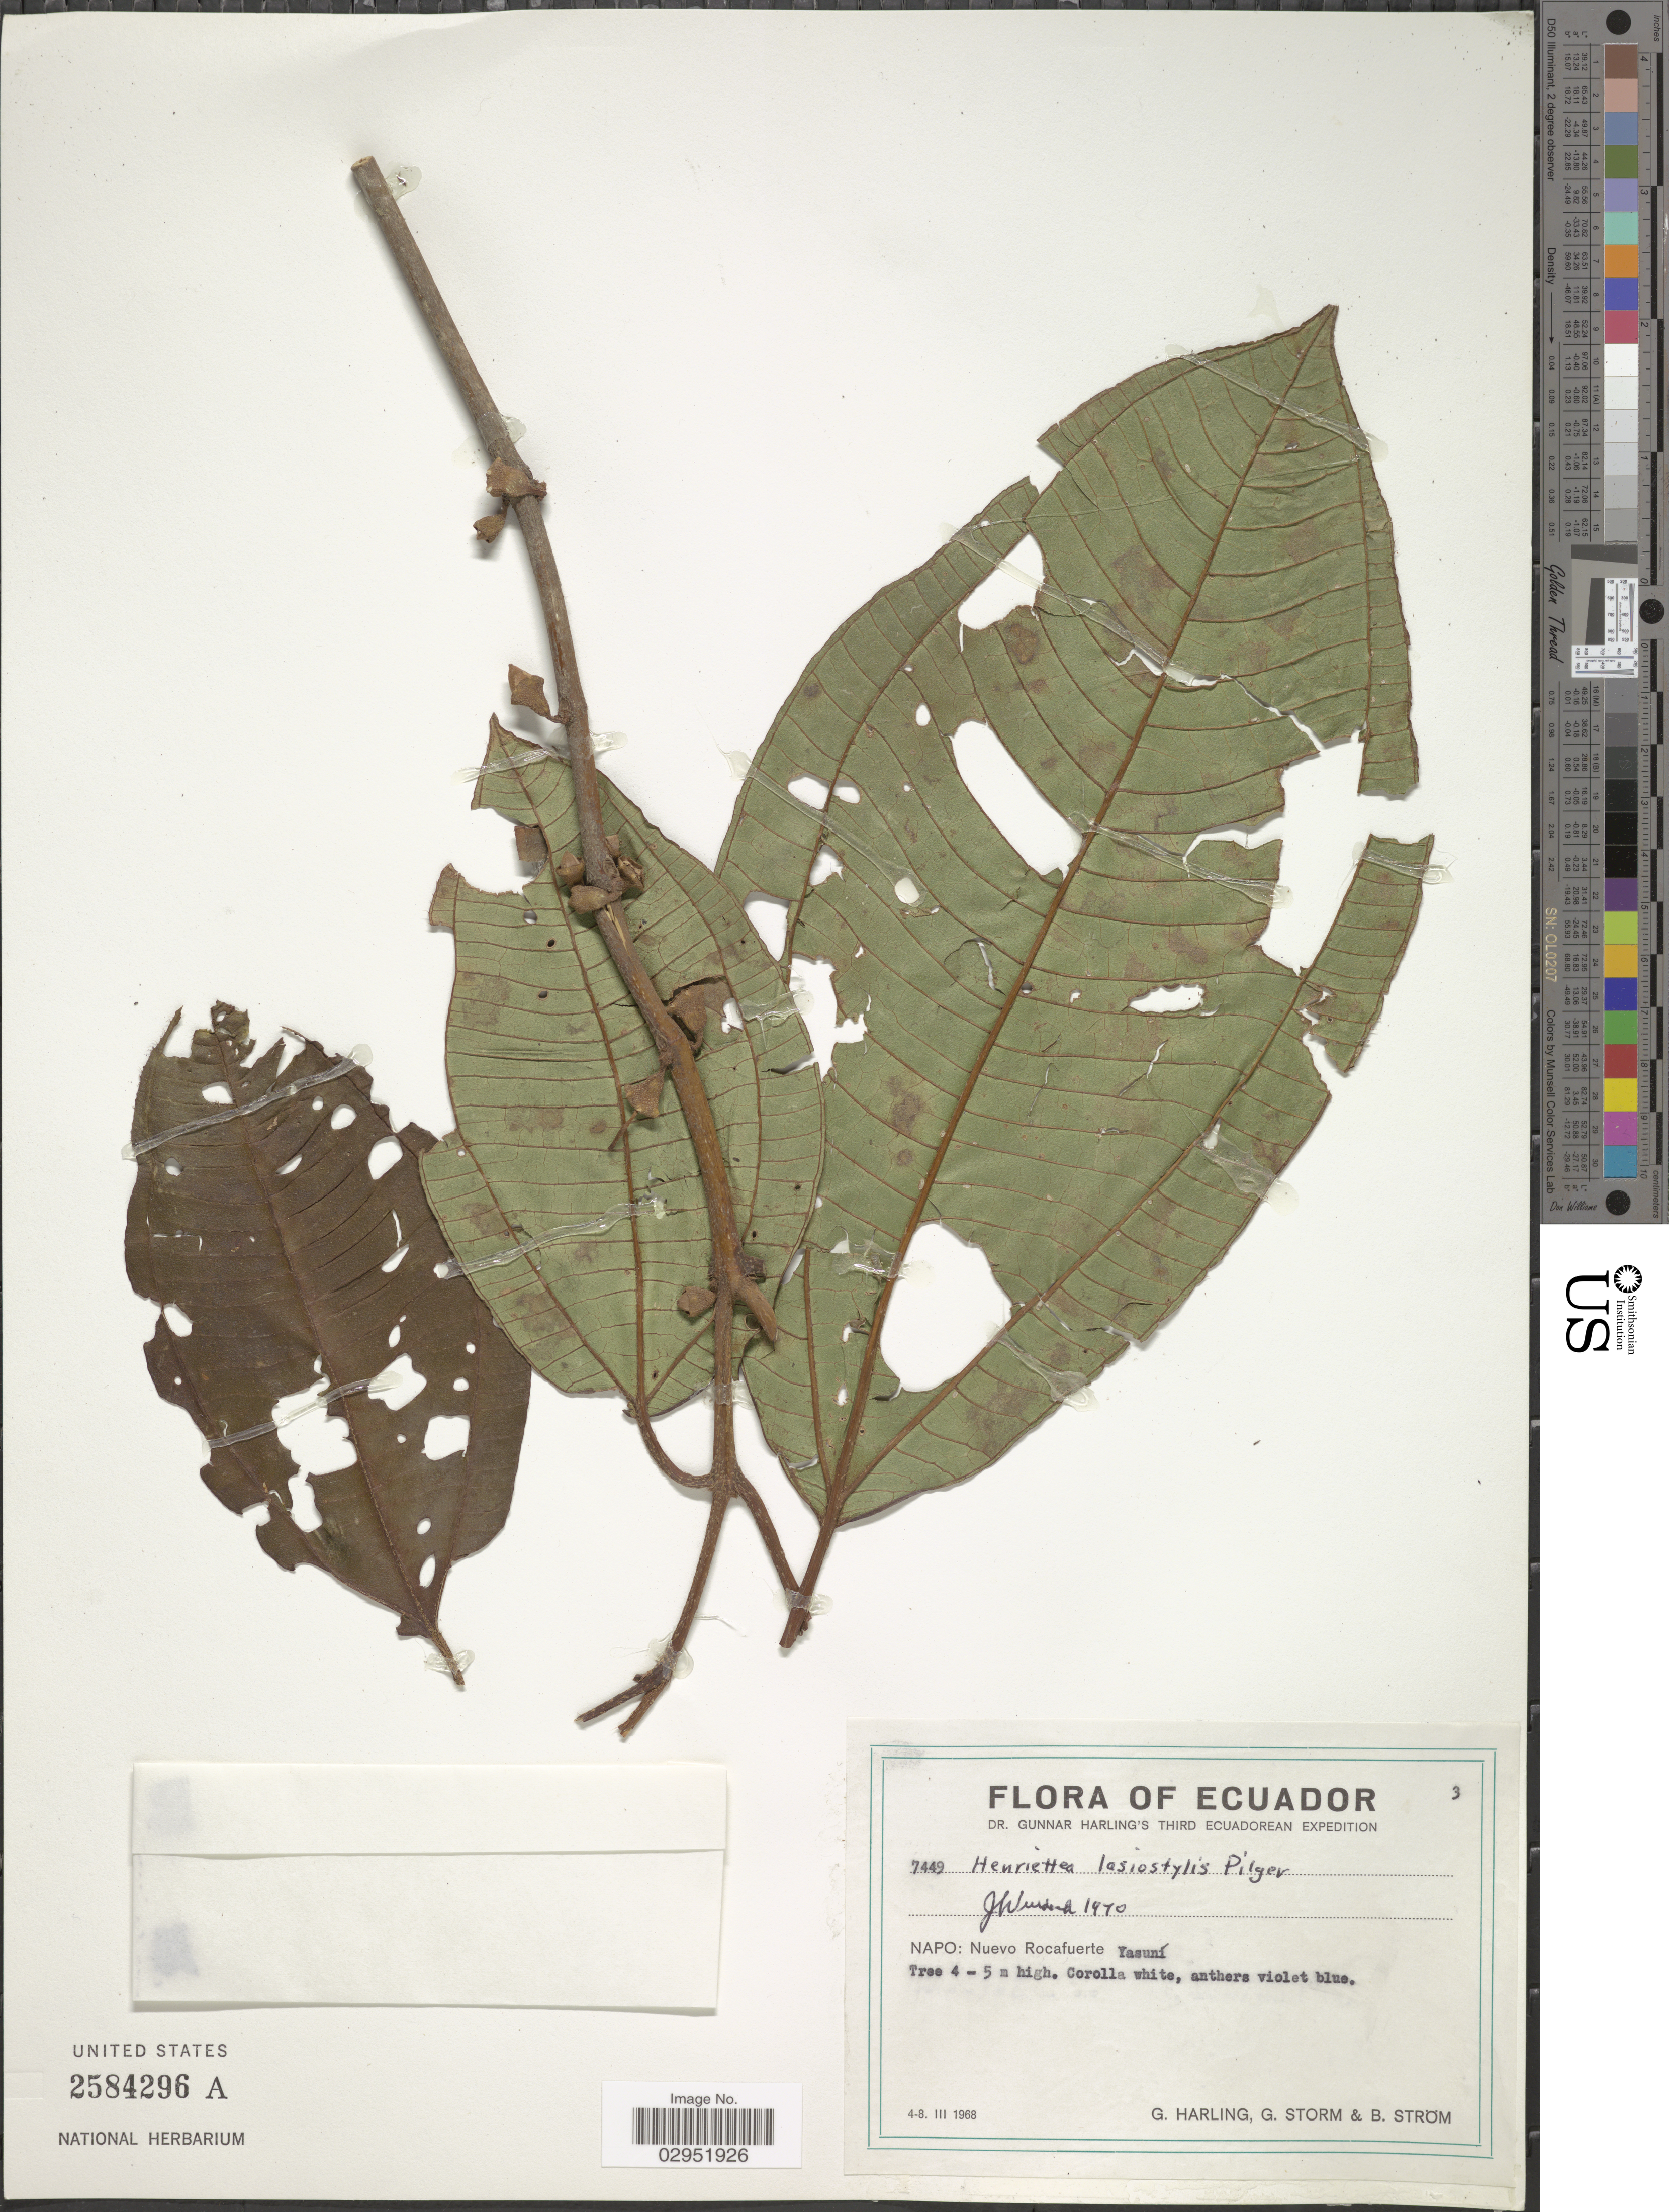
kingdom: Plantae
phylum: Tracheophyta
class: Magnoliopsida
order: Myrtales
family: Melastomataceae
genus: Henriettea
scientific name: Henriettea lasiostylis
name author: Pilg.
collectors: G. Harling, G. Storm & B. Ström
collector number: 7449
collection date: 1968-03-04/1968-03-08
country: Ecuador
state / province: Napo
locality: Nuevo Rocafuerte Yasuní.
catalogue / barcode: US 2584296A